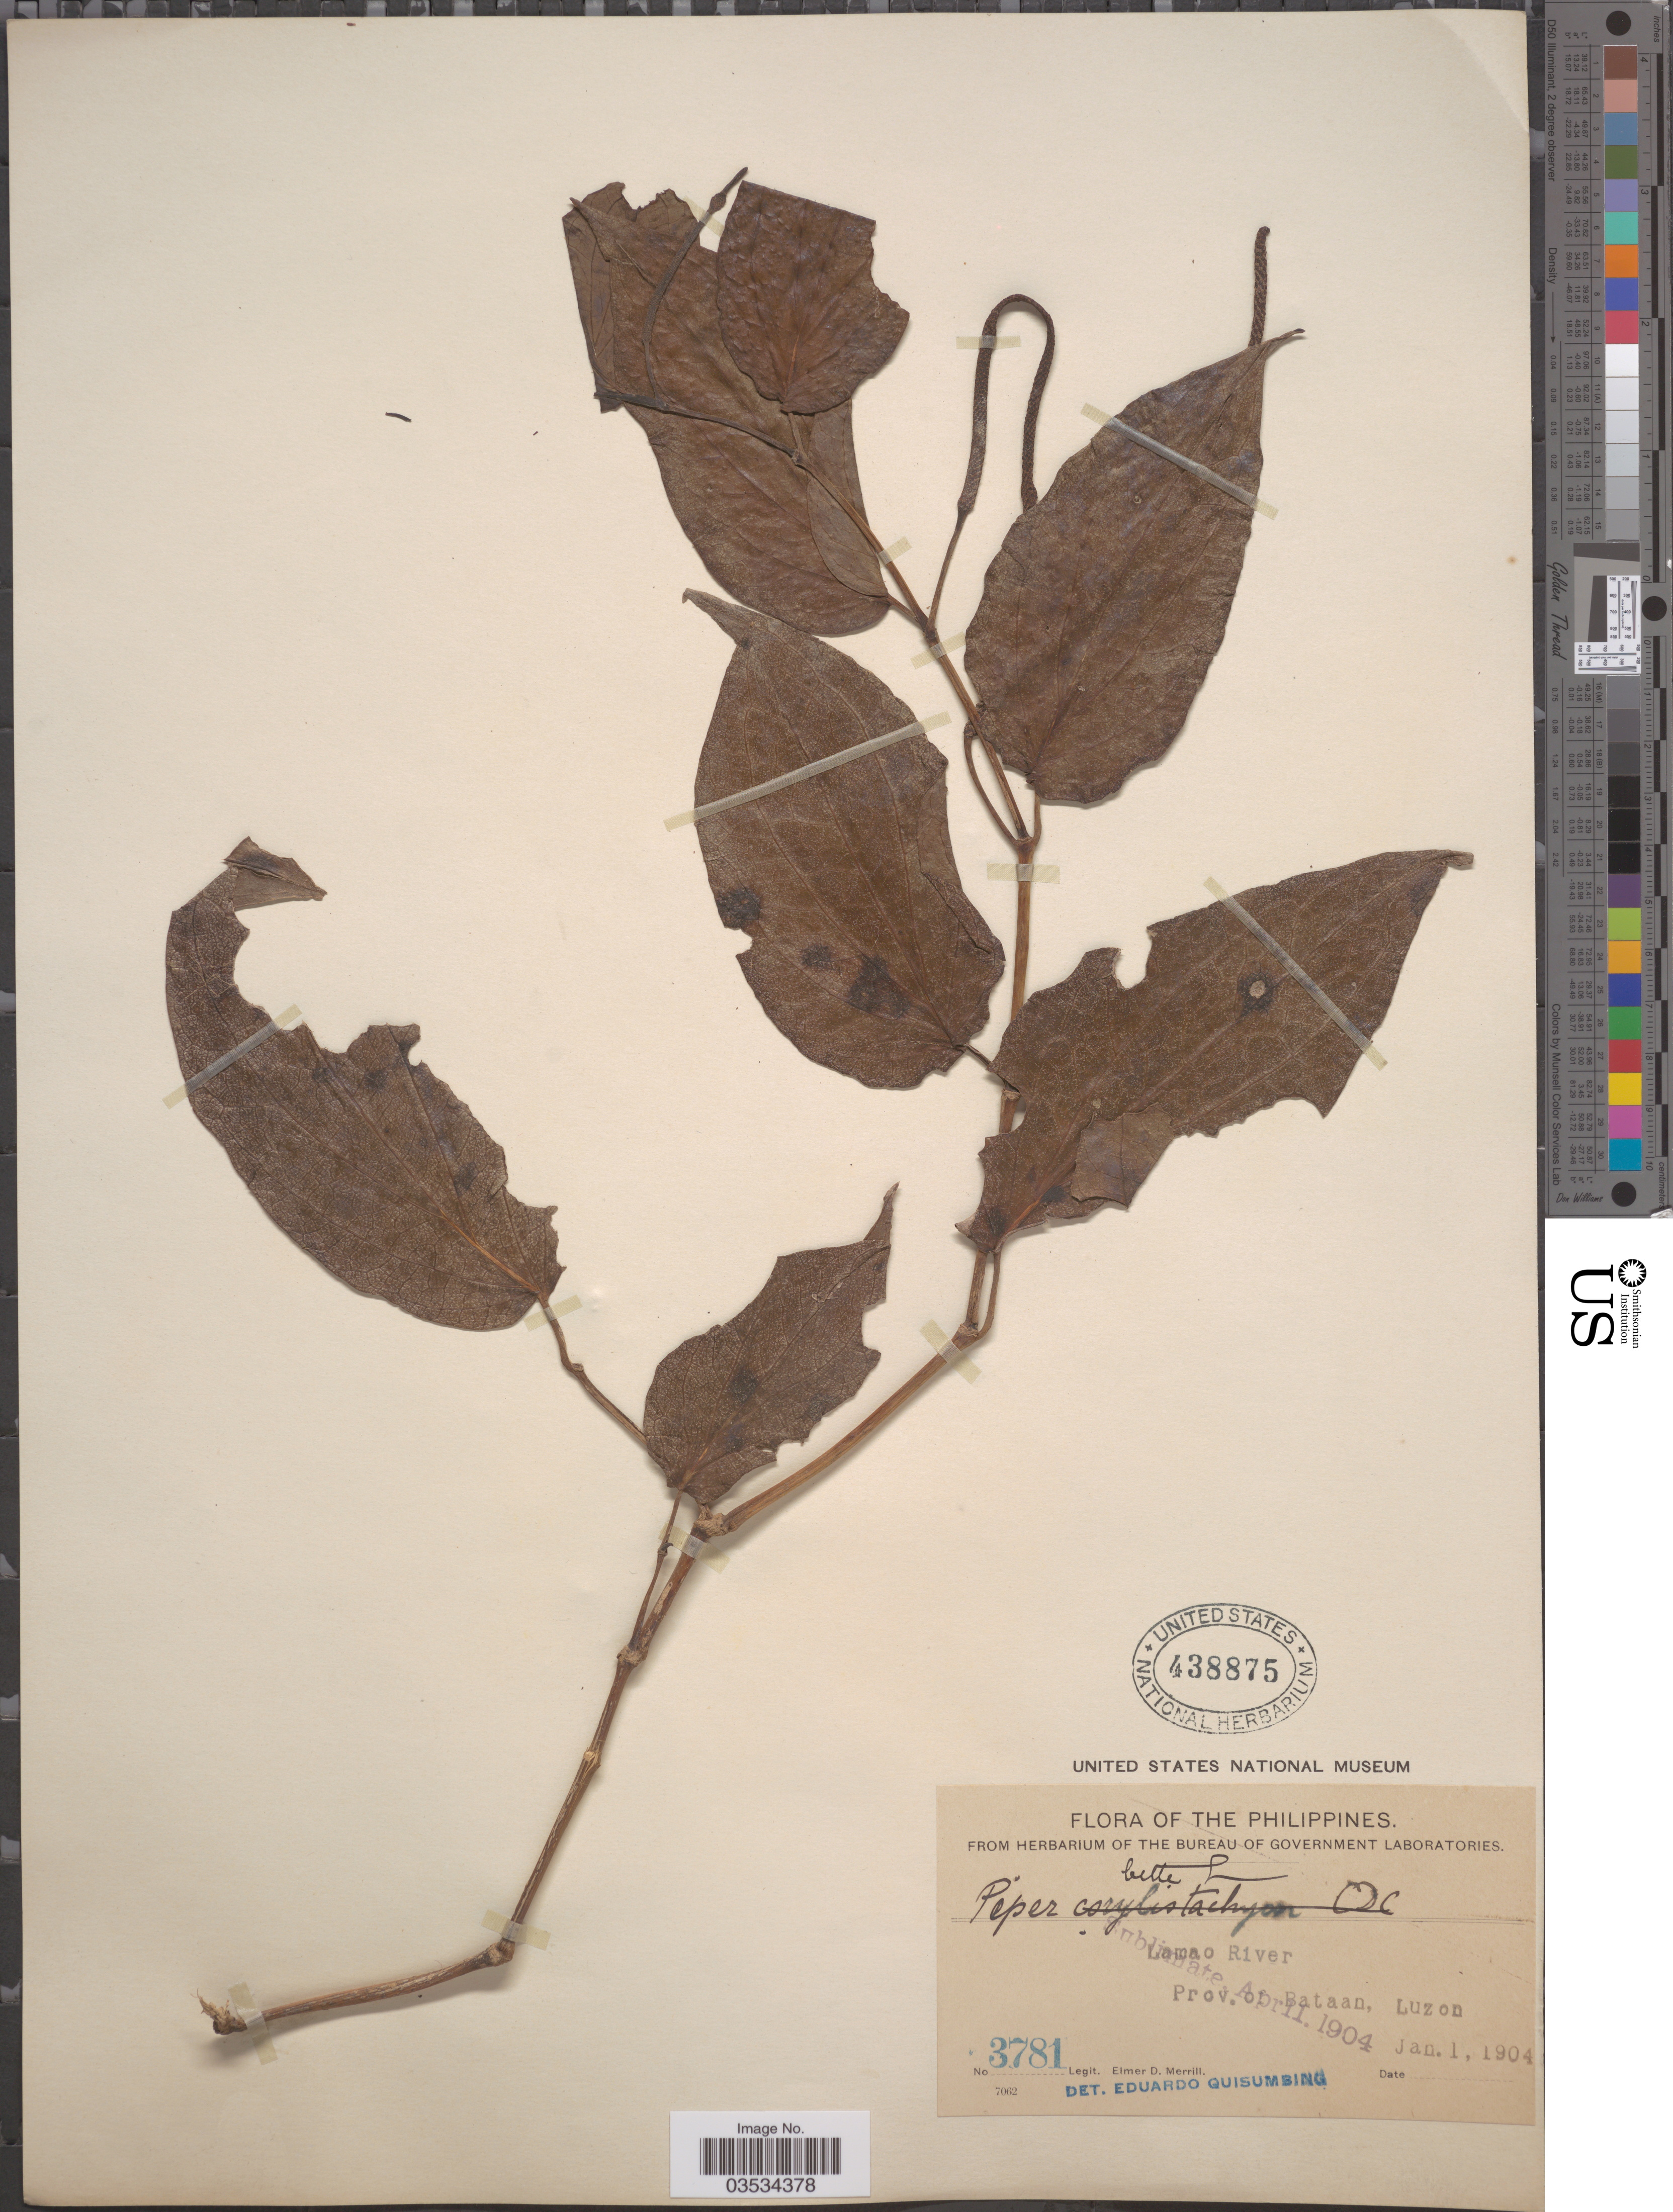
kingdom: Plantae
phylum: Tracheophyta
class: Magnoliopsida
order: Piperales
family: Piperaceae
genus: Piper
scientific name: Piper betle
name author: L.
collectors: E. D. Merrill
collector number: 3781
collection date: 1904-01-01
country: Philippines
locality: Lamao River. Prov. of Bataan, Luzon.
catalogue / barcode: US 438875